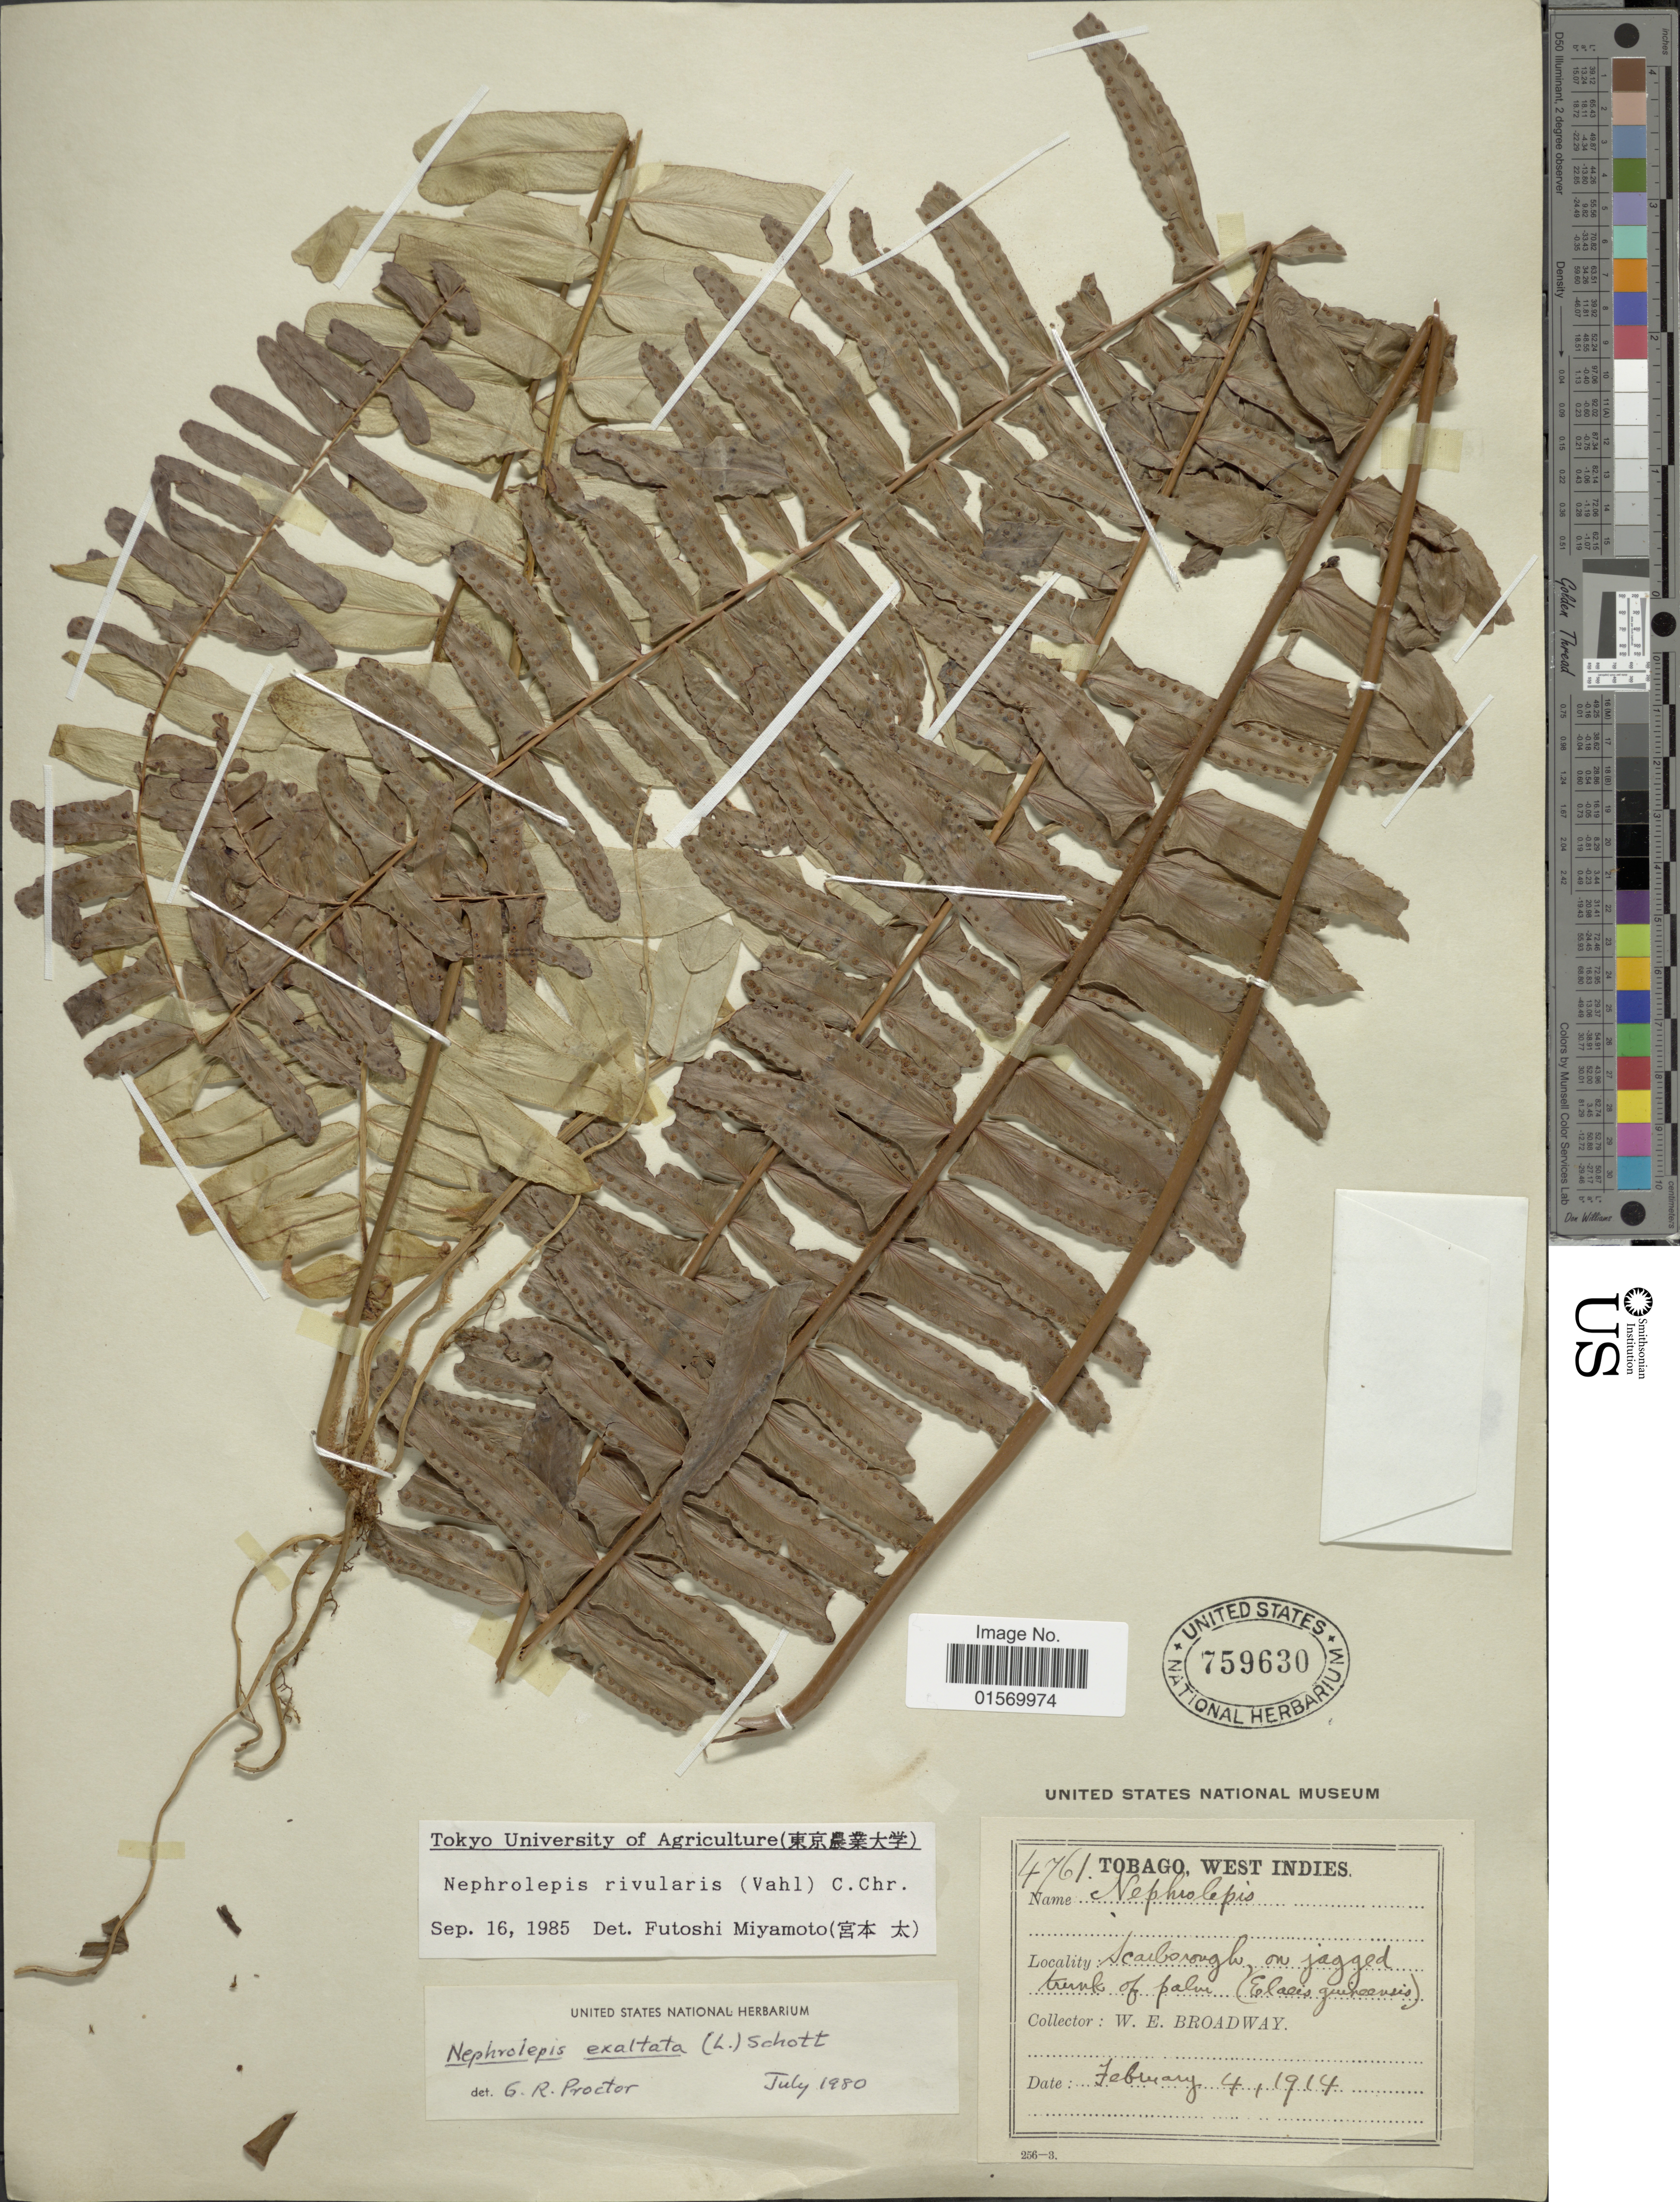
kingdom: Plantae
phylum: Tracheophyta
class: Polypodiopsida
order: Polypodiales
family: Nephrolepidaceae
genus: Nephrolepis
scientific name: Nephrolepis rivularis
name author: (Vahl) Mett. ex Krug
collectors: W. E. Broadway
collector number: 4761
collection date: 1914-02-04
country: Trinidad and Tobago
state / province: Tobago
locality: Scarborough, on jagged trunk of palm.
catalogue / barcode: US 759630